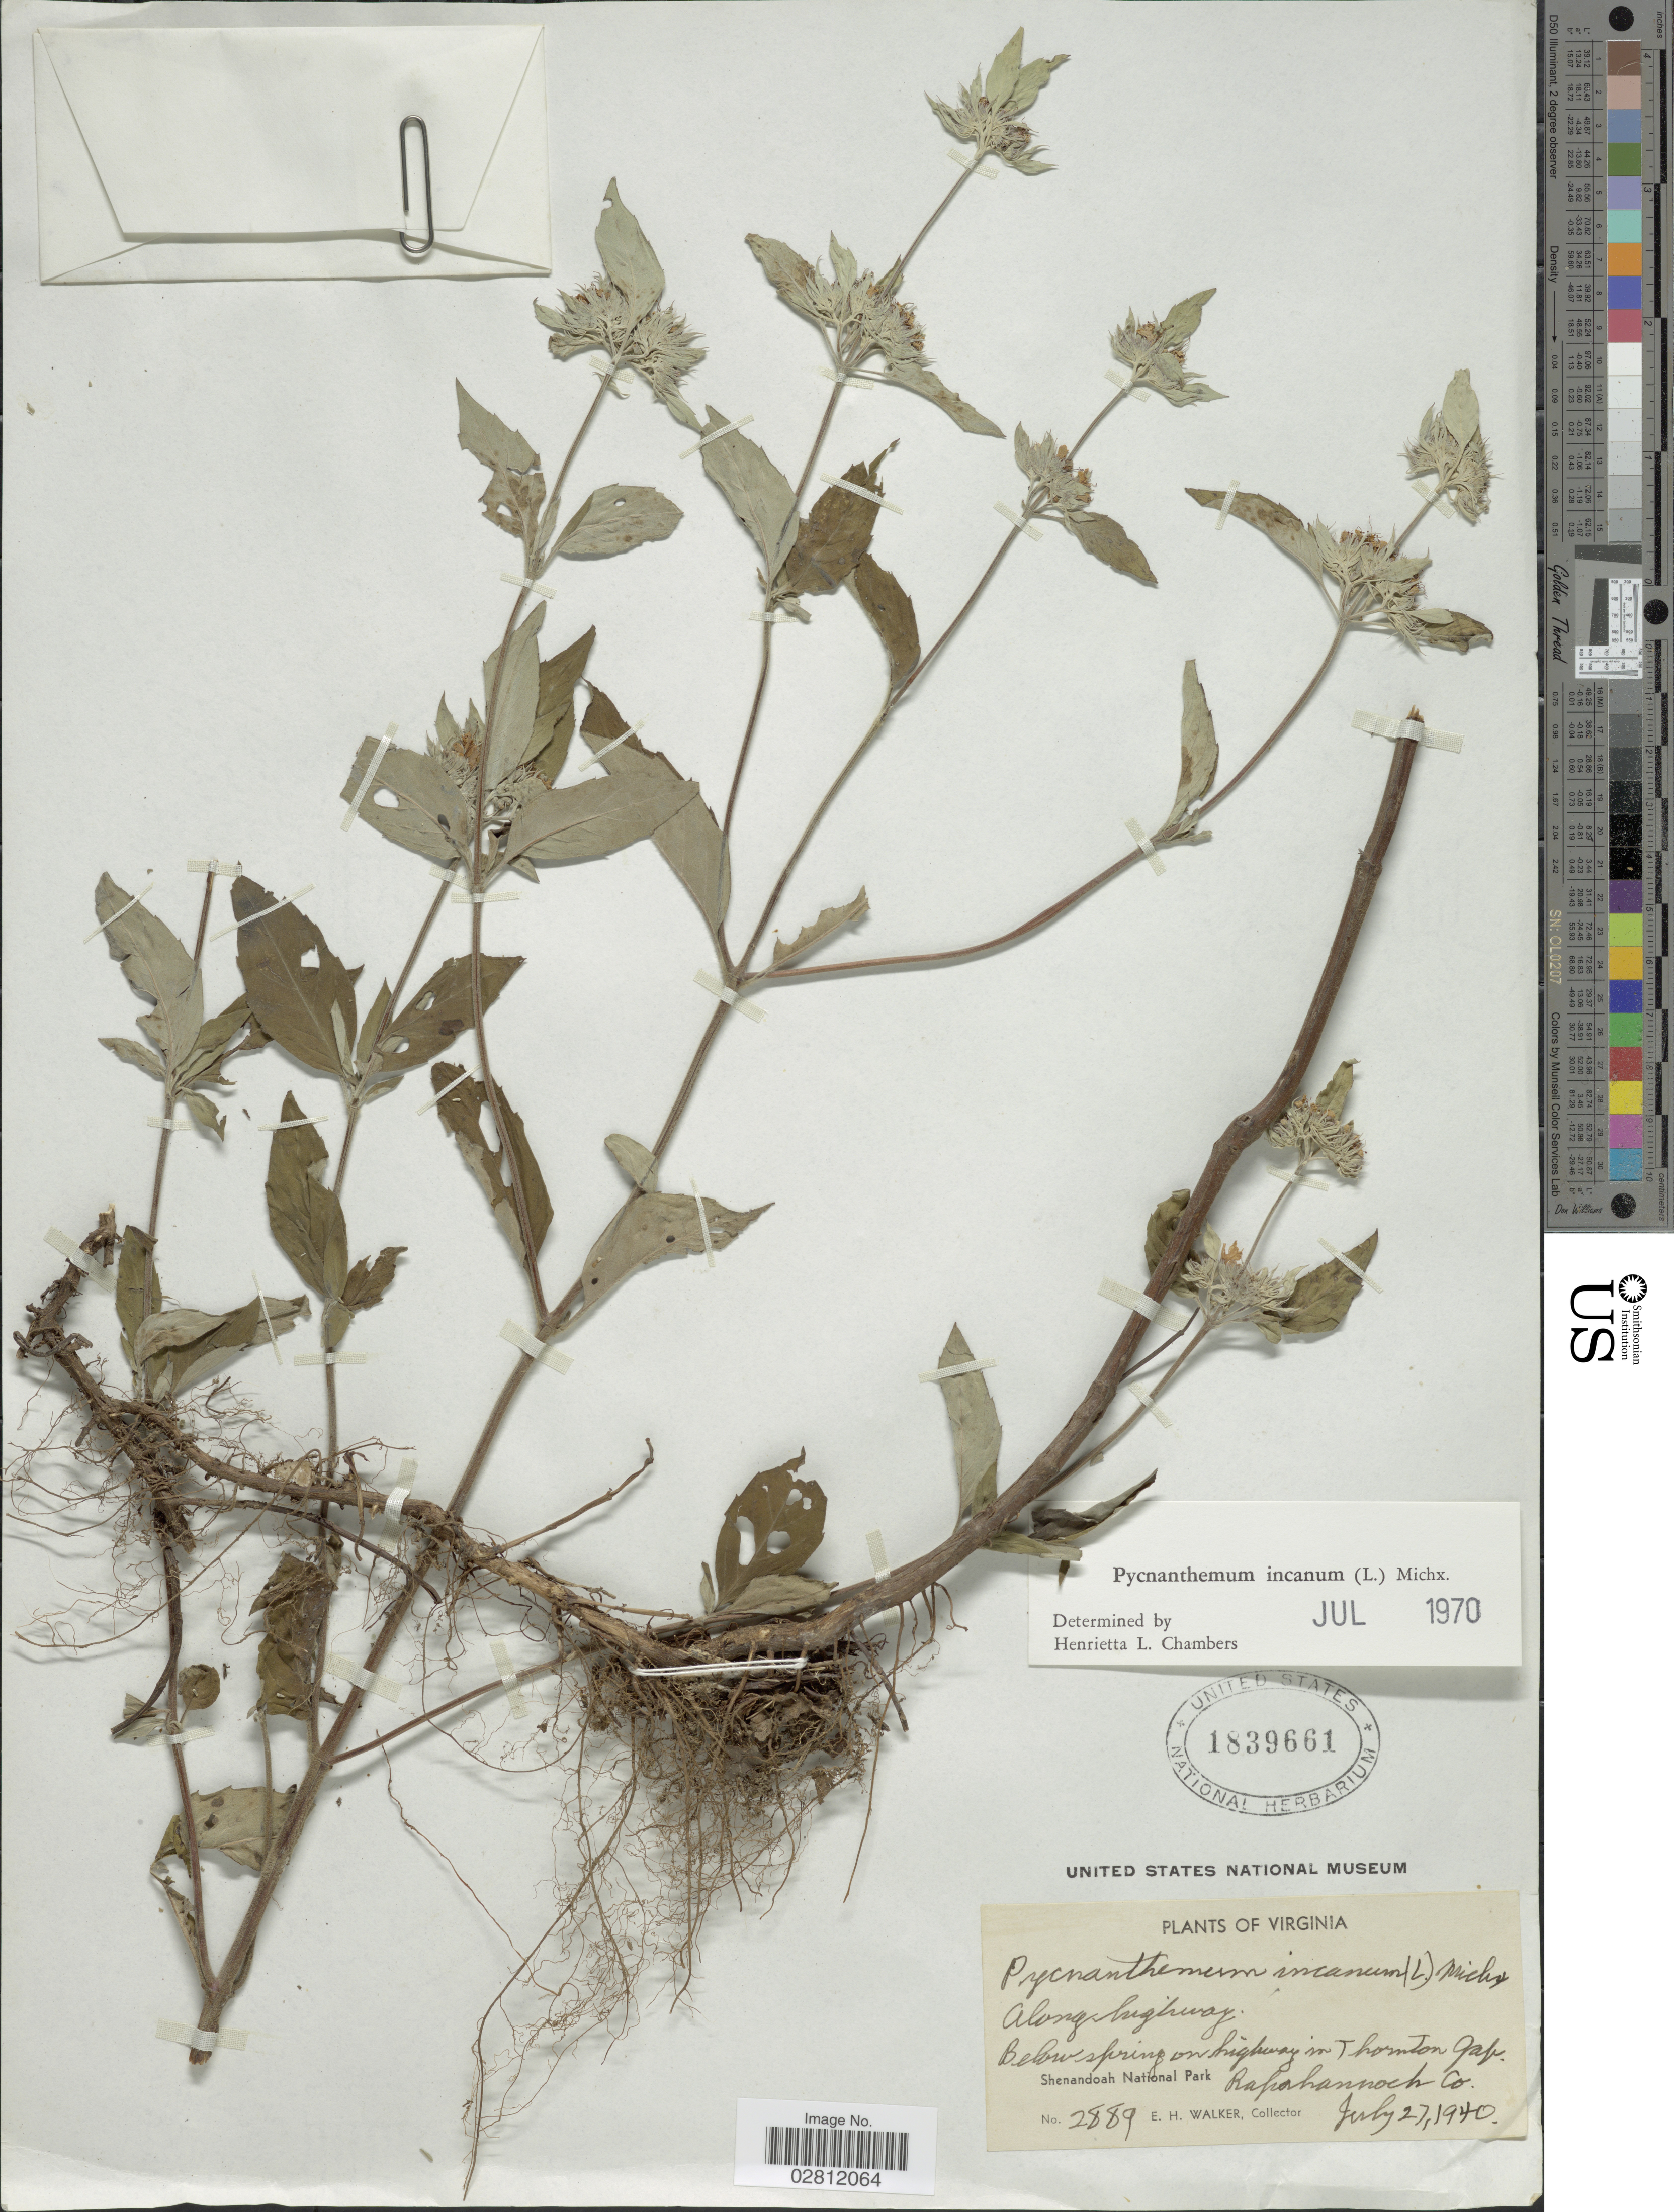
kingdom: Plantae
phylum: Tracheophyta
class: Magnoliopsida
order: Lamiales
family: Lamiaceae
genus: Pycnanthemum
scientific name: Pycnanthemum incanum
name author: (L.) Michx.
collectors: E. H. Walker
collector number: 2889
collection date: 1940-07-27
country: United States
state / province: Virginia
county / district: Rappahannock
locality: Below spring on highway in Thornton Gap, Shenandoah National Park.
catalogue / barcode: US 1839661